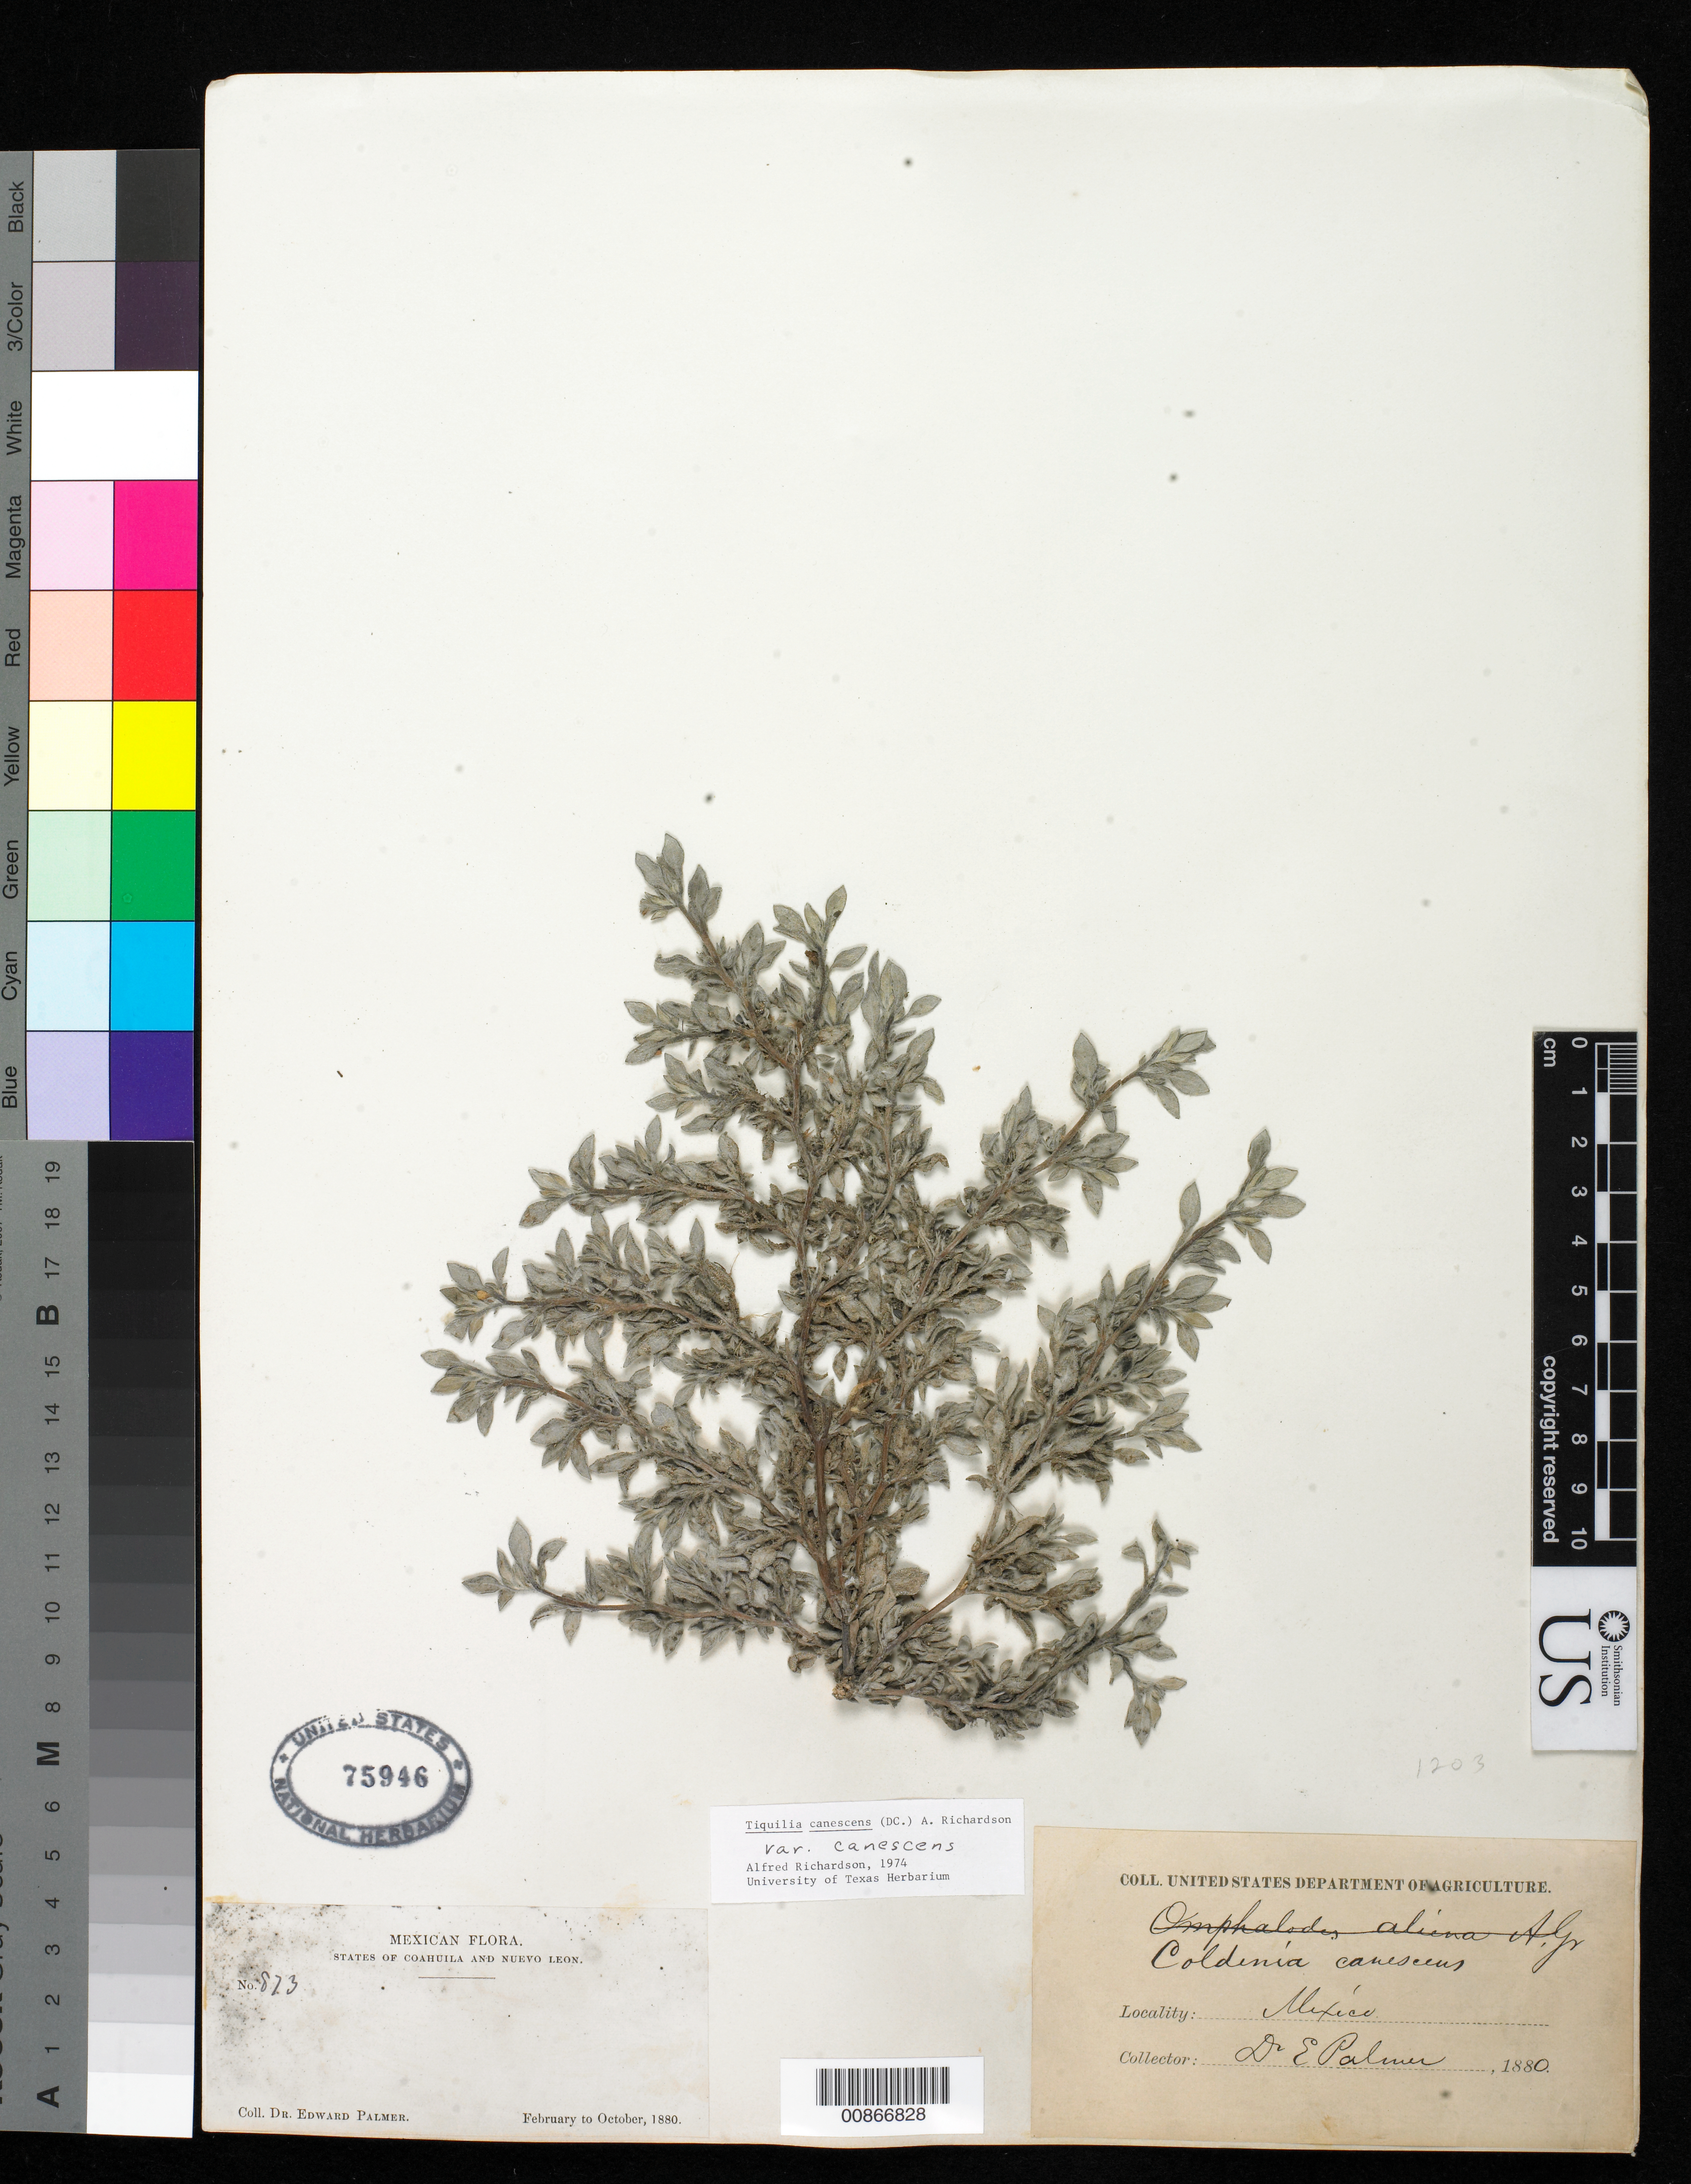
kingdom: Plantae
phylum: Tracheophyta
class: Magnoliopsida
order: Boraginales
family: Ehretiaceae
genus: Tiquilia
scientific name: Tiquilia canescens var. canescens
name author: (DC.) A.T. Richardson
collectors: E. Palmer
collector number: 823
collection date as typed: Feb 1880 to -- Oct 1880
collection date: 1880-02/1880-10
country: Mexico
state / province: Coahuila / Nuevo León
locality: States of Coahuila and Nuevo León.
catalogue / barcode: US 75946